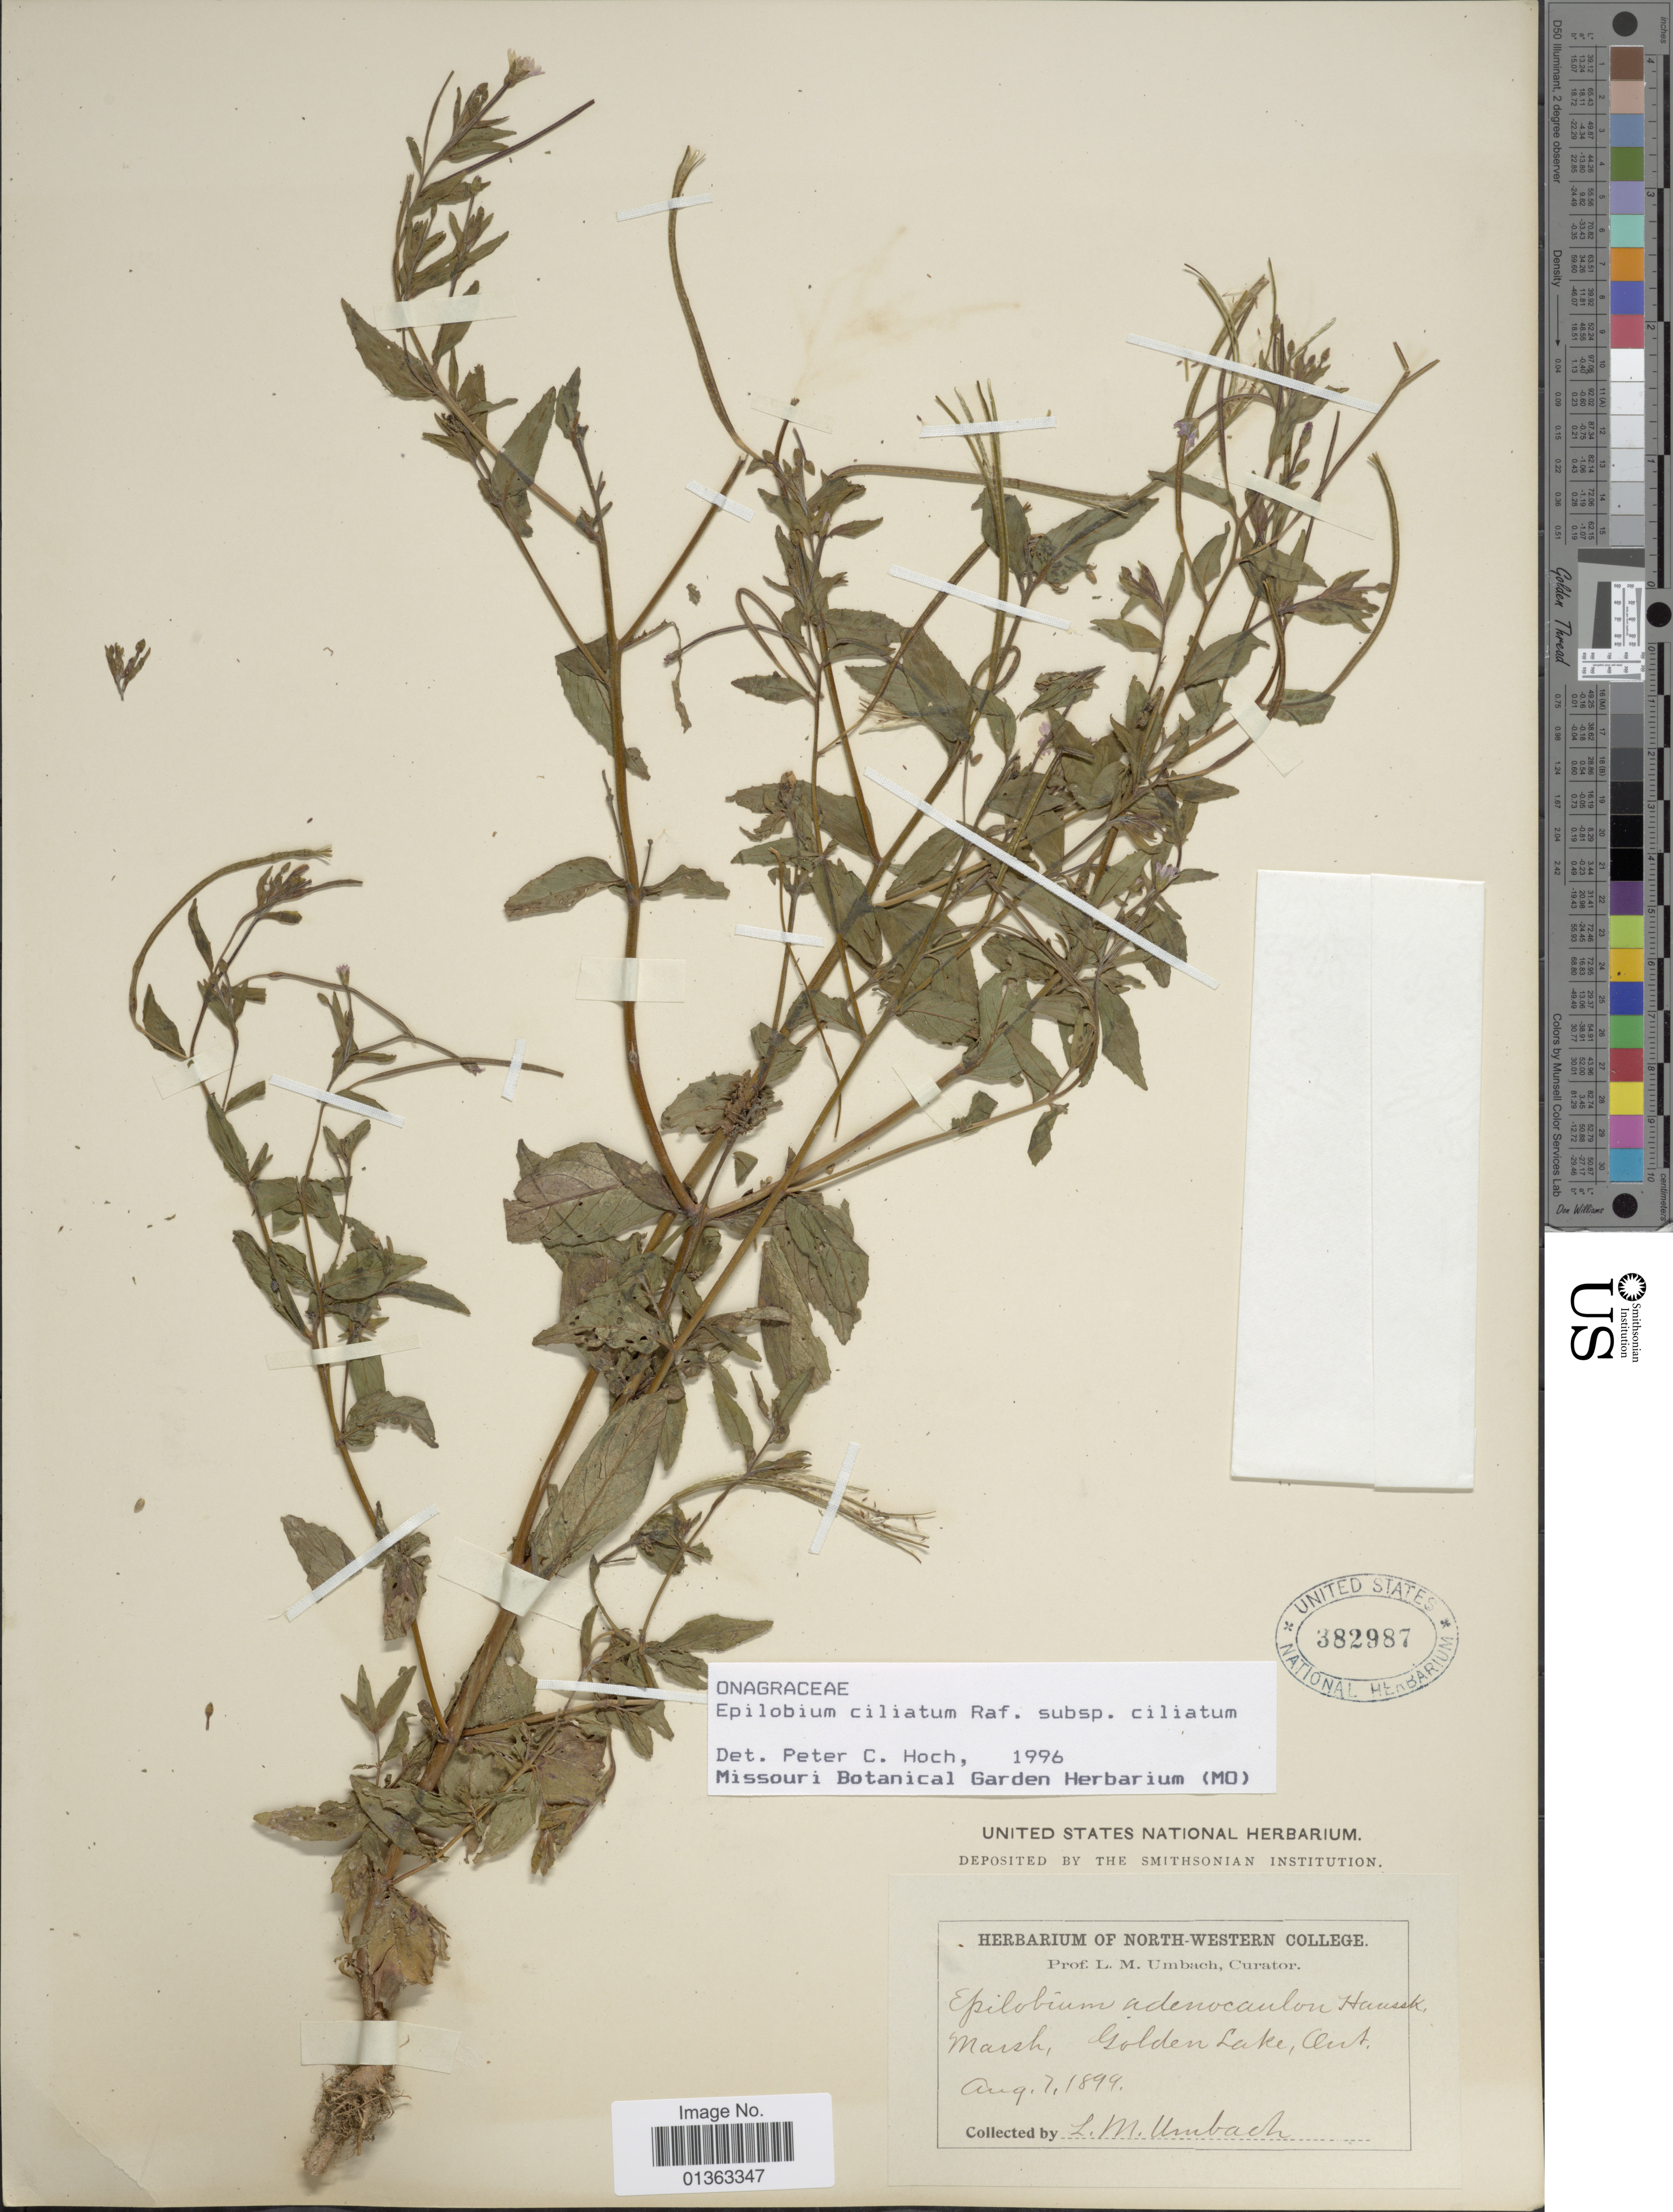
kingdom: Plantae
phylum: Tracheophyta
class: Magnoliopsida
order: Myrtales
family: Onagraceae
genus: Epilobium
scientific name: Epilobium ciliatum subsp. ciliatum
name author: Raf.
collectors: L. M. Umbach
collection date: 1899-08-07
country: Canada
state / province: Ontario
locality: Golden Lake.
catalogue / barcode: US 382987